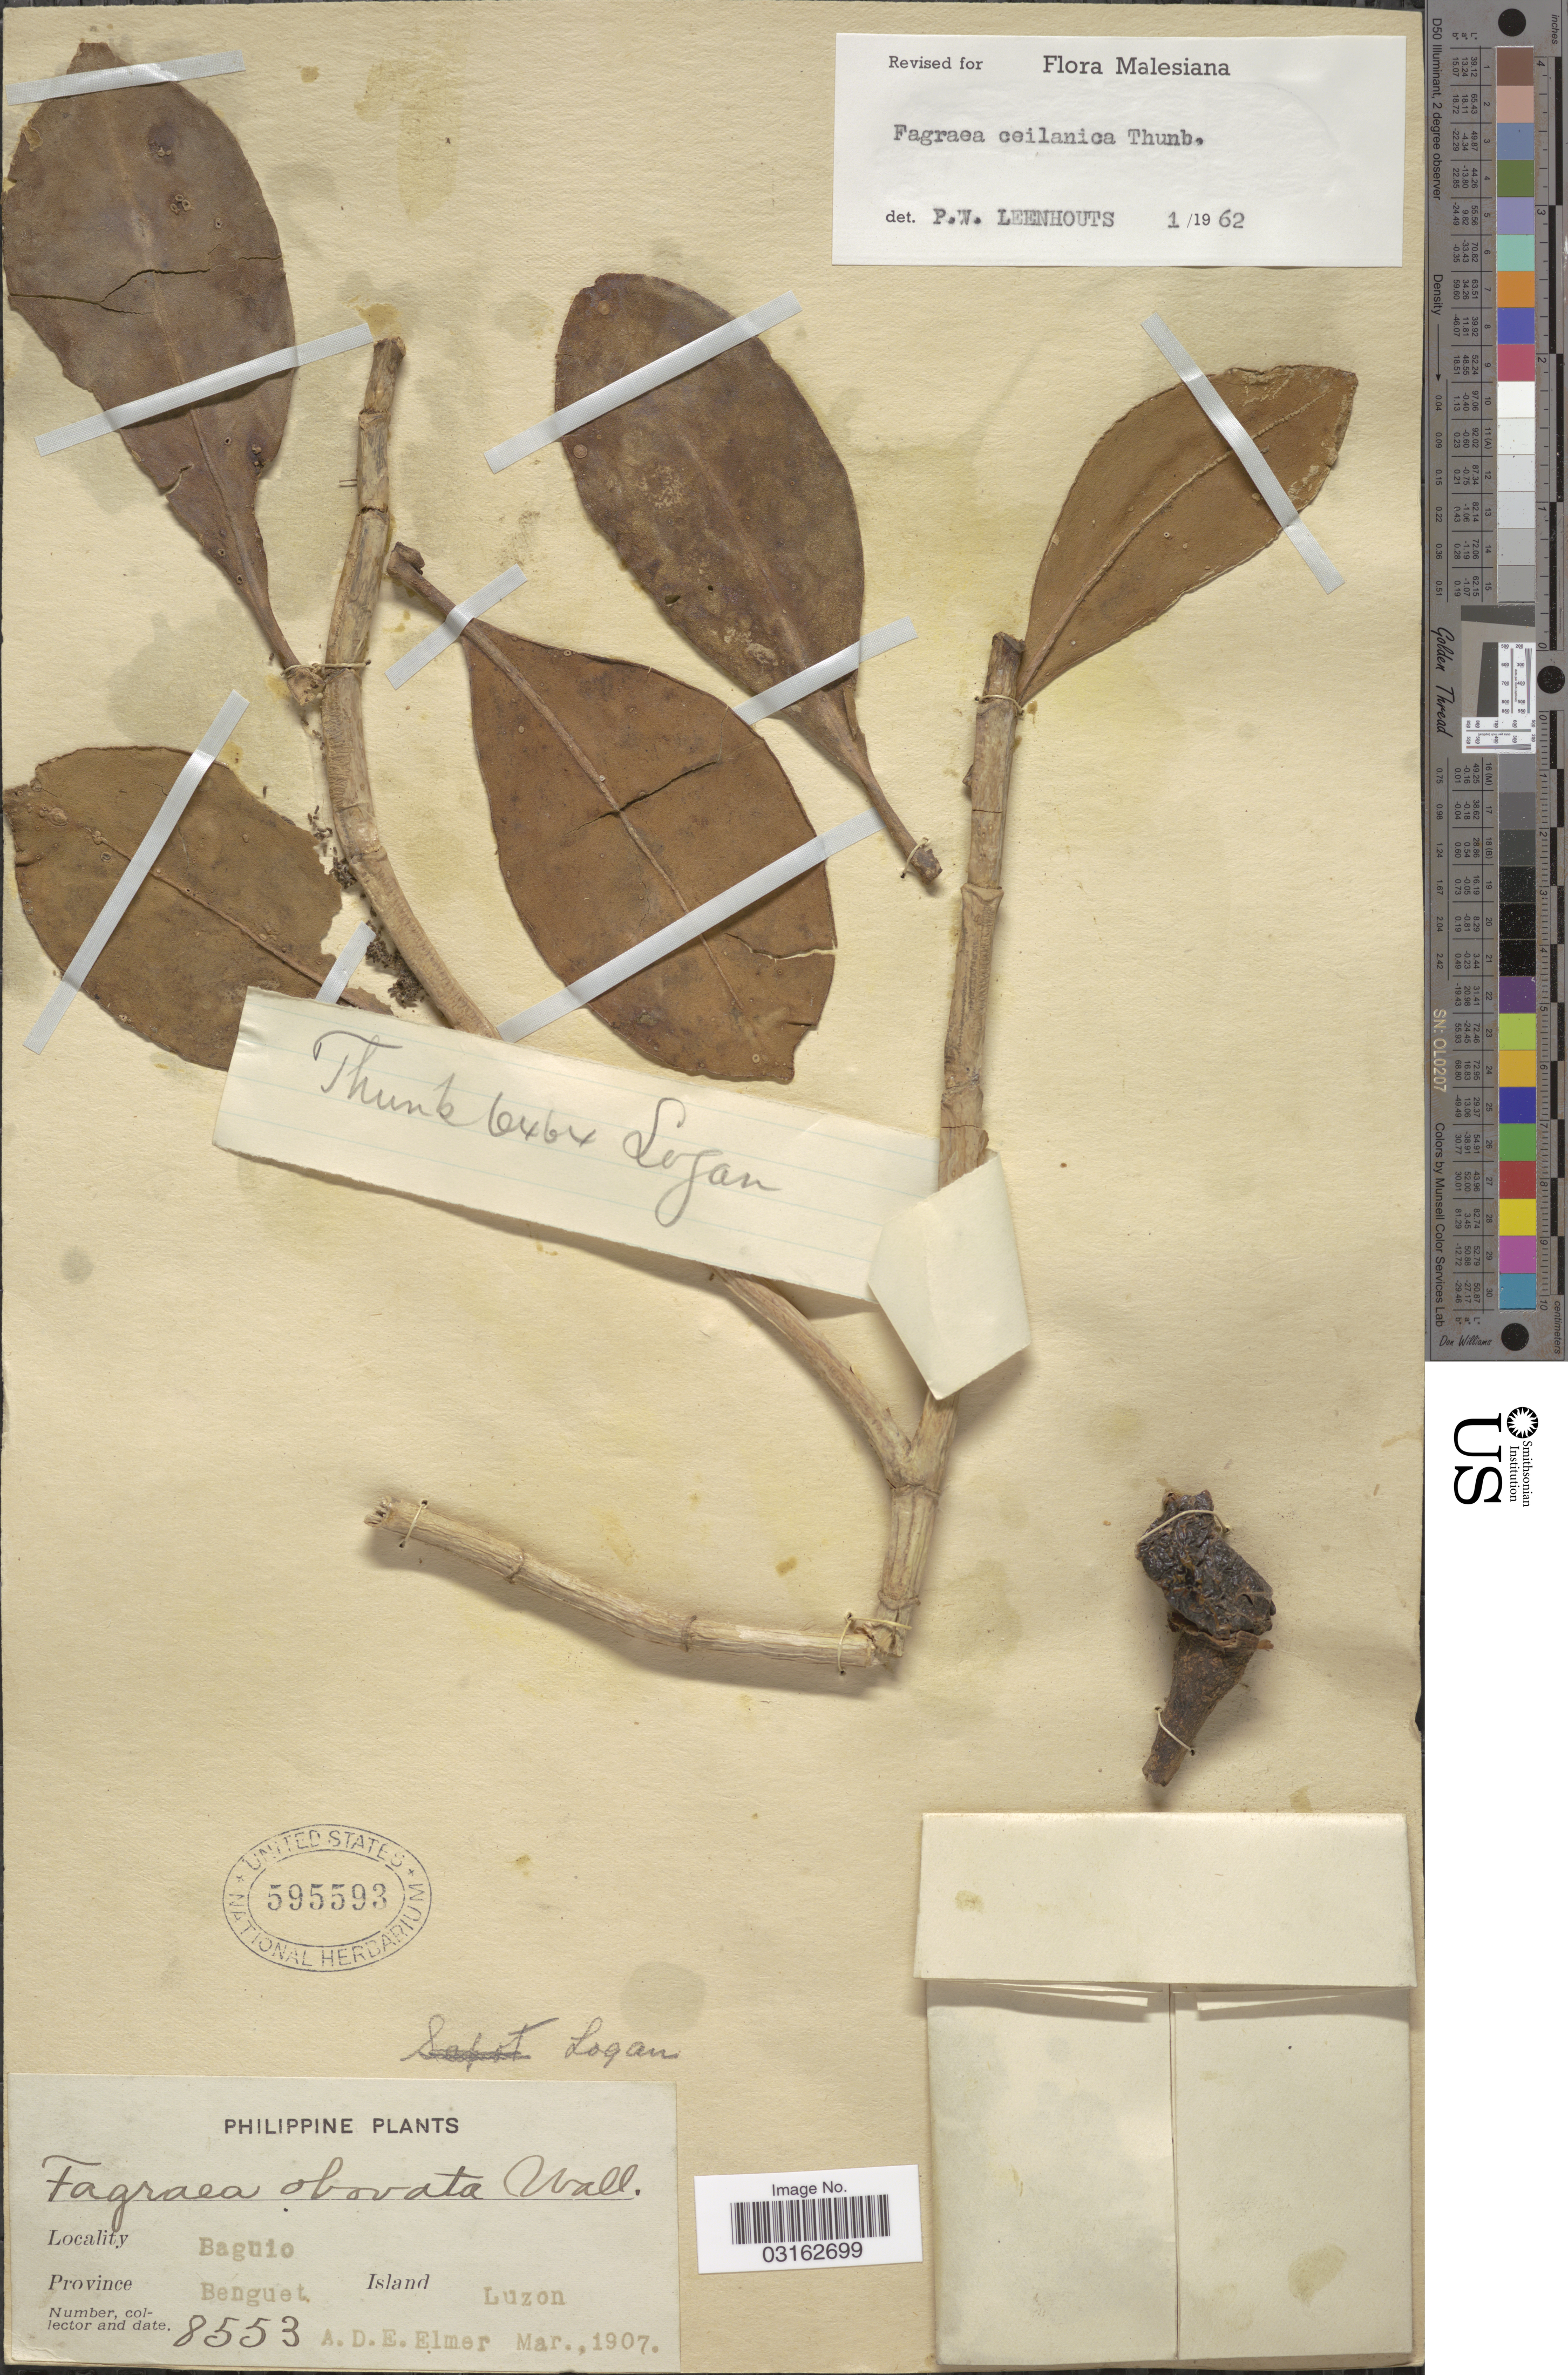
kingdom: Plantae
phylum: Tracheophyta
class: Magnoliopsida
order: Gentianales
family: Gentianaceae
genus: Fagraea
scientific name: Fagraea ceilanica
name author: Thunb.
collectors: A. D. E. Elmer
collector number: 8553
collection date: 1907-03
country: Philippines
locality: Baguio, Province Benguet, Island Luzon.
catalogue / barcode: US 595593